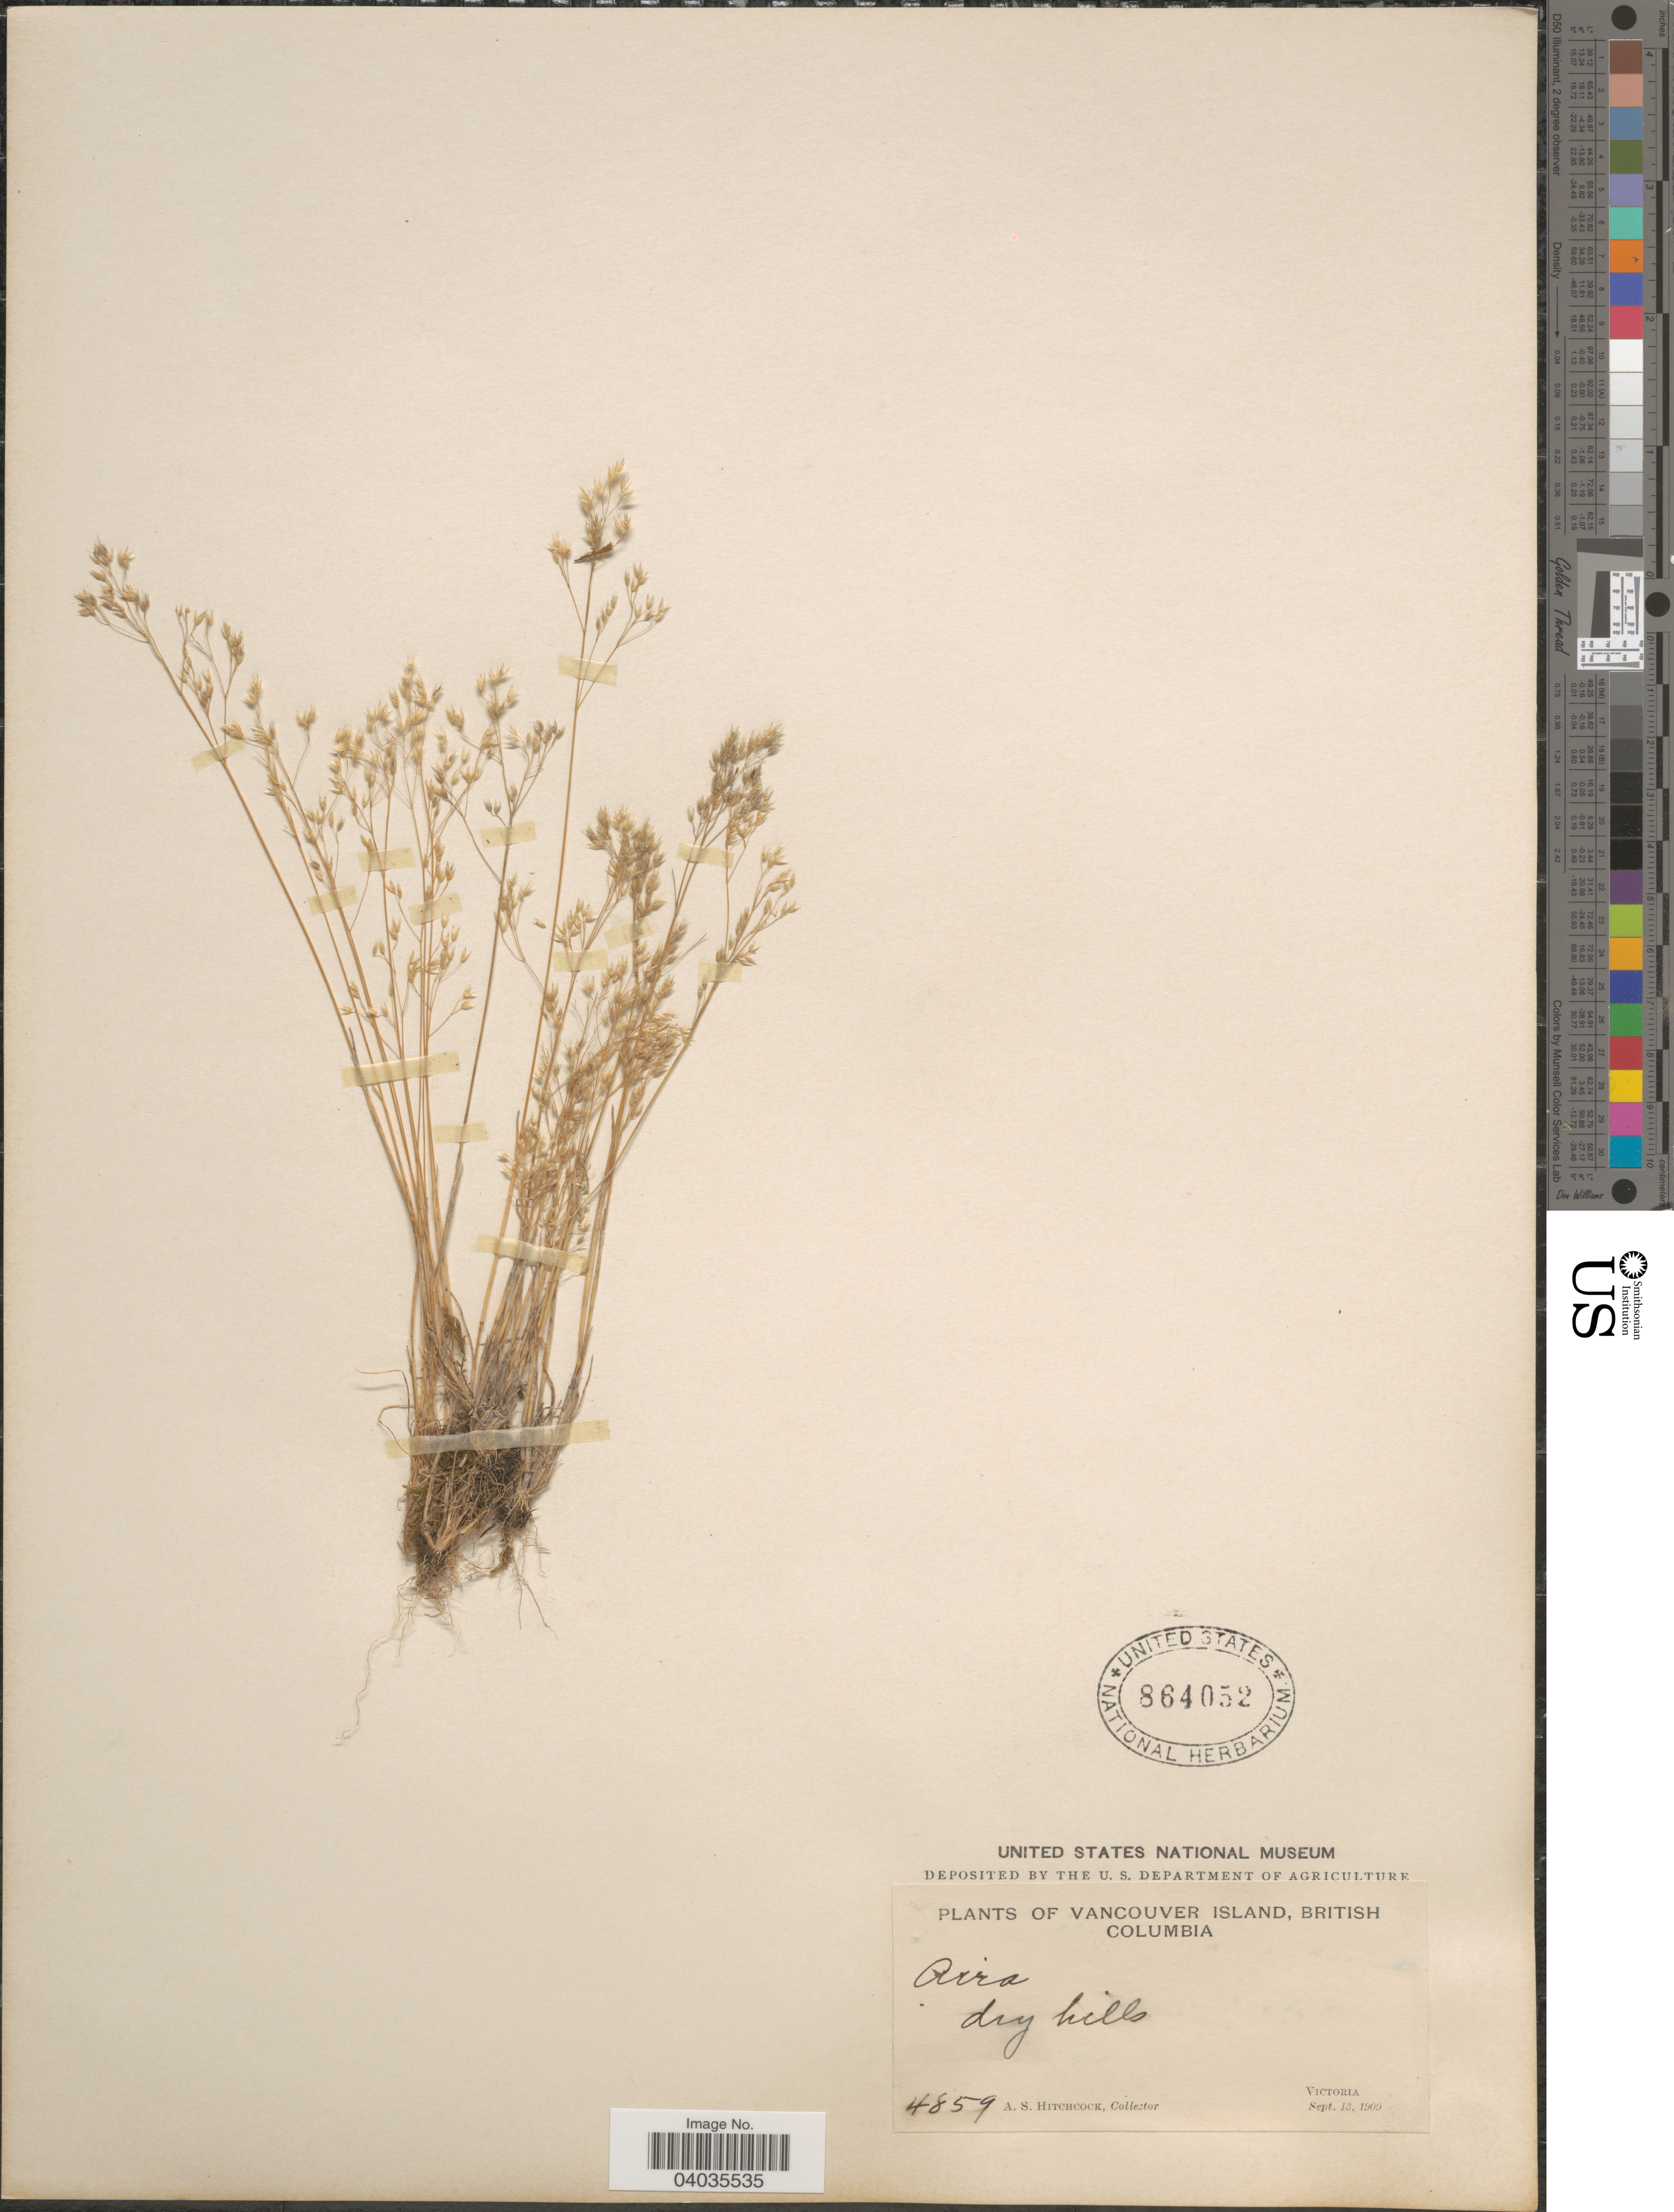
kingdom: Plantae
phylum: Tracheophyta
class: Liliopsida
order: Poales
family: Poaceae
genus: Aira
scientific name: Aira caryophyllea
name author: L.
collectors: A. S. Hitchcock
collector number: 4859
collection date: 1909-09-13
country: Canada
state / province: British Columbia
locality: Vancouver Island. Victoria.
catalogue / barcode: US 864052